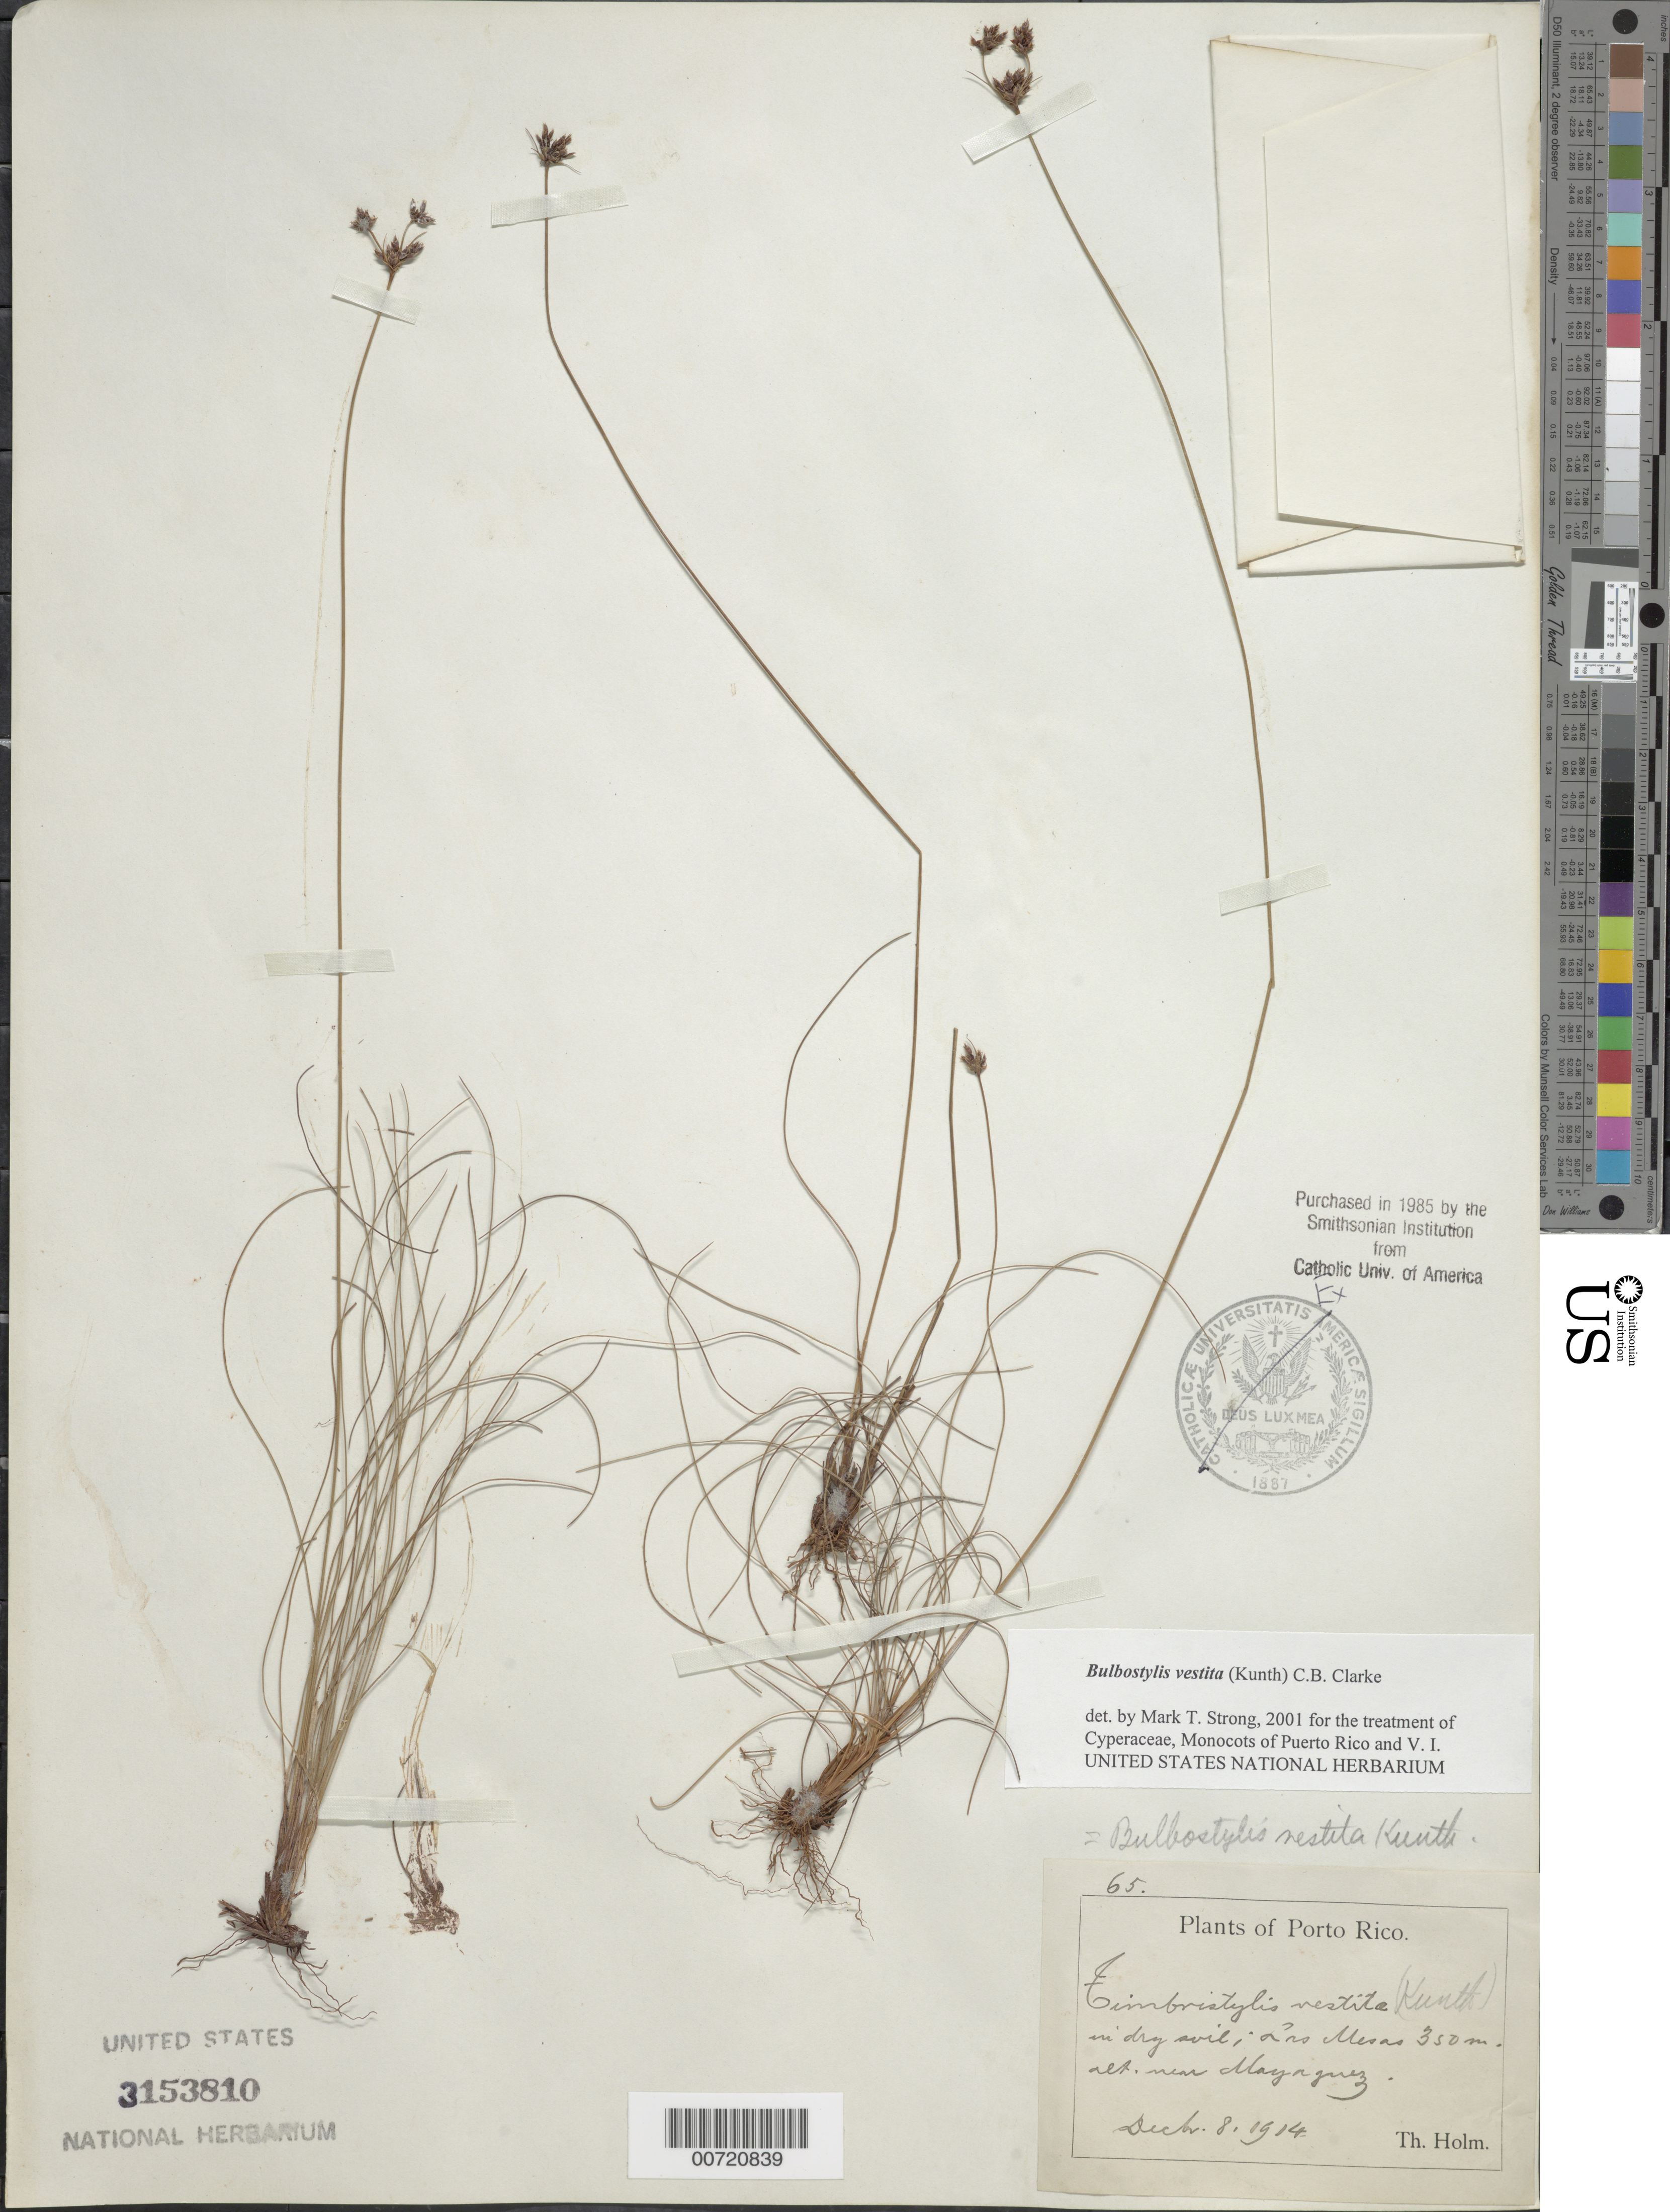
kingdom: Plantae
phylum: Tracheophyta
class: Liliopsida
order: Poales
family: Cyperaceae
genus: Bulbostylis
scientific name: Bulbostylis vestita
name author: (Kunth) C.B. Clarke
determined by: Strong, M. T., (US), Smithsonian Institution - National Museum of Natural History (UNITED STATES)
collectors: H. T. Holm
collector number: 65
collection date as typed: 08 Dec 1914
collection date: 1914-12-08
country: Puerto Rico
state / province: Mayagüez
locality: Las Mesas, near Mayagüez.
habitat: In dry soil.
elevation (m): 350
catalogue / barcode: US 3153810